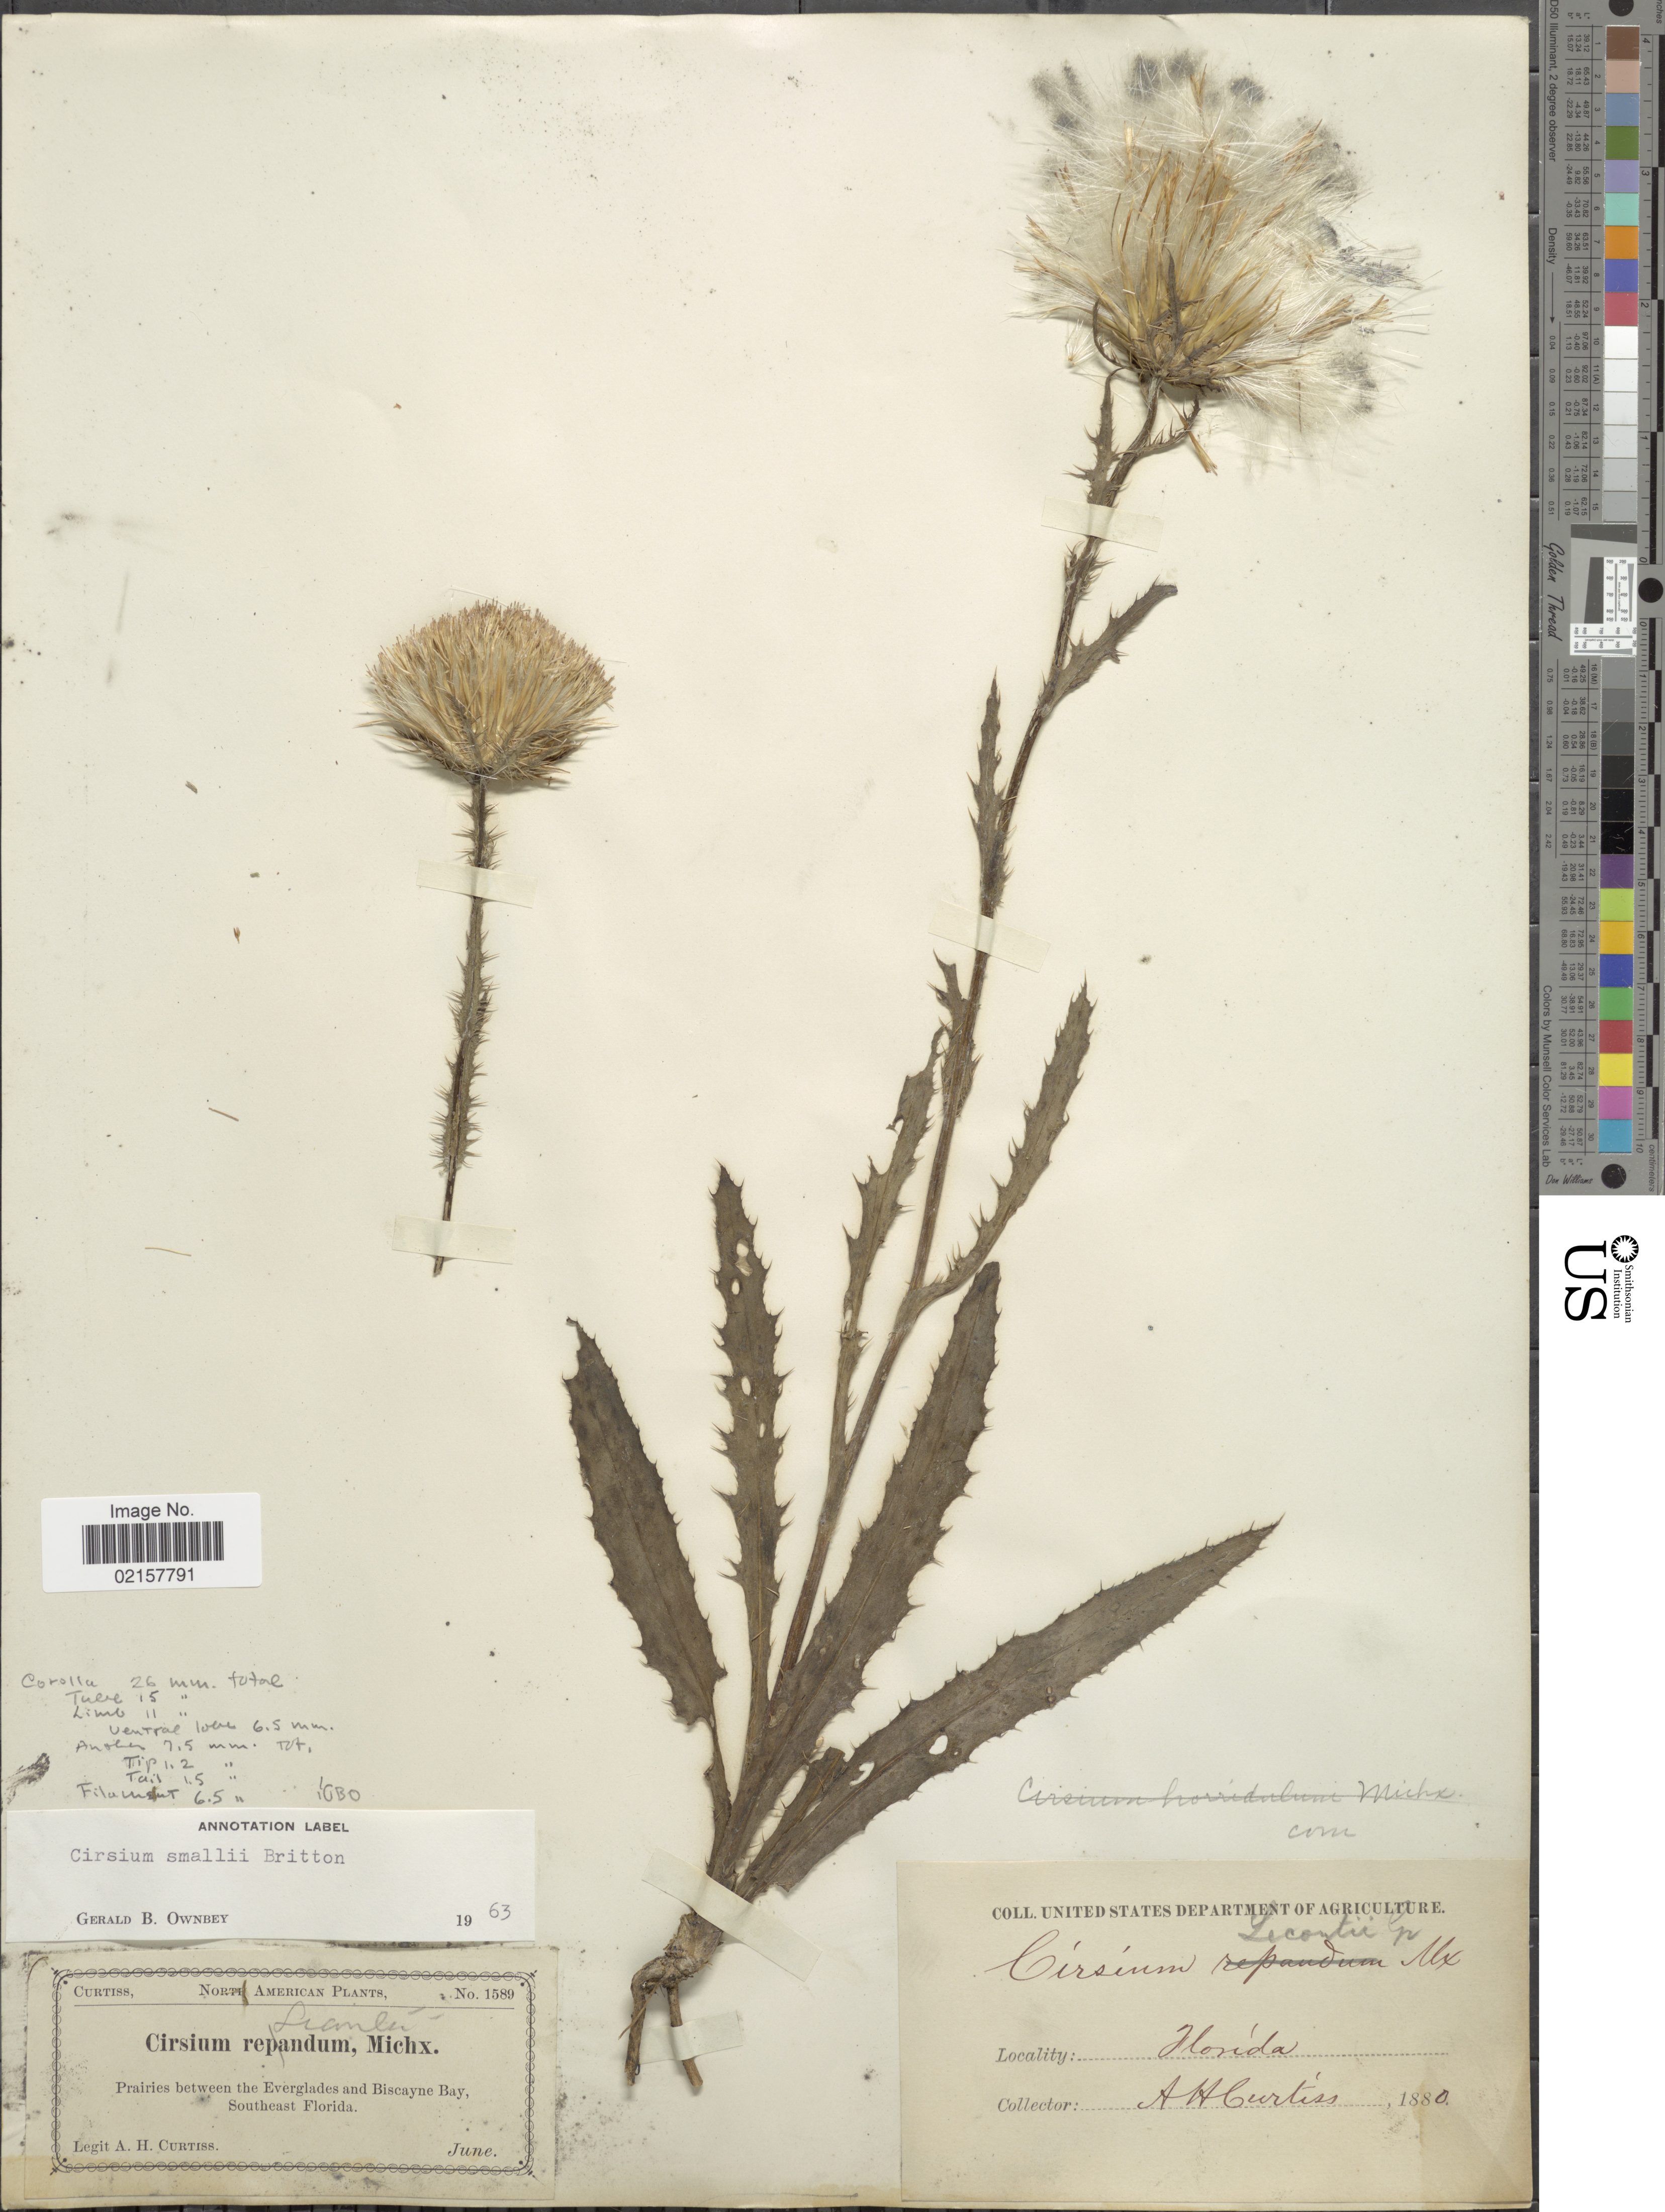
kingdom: Plantae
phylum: Tracheophyta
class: Magnoliopsida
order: Asterales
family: Asteraceae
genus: Cirsium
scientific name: Cirsium horridulum var. vittatum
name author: (Small) R.W. Long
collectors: A. H. Curtiss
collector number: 1589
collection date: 1880-06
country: United States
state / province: Florida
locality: Prairies between the Everglades and Biscayne Bay, Southeast Florida.